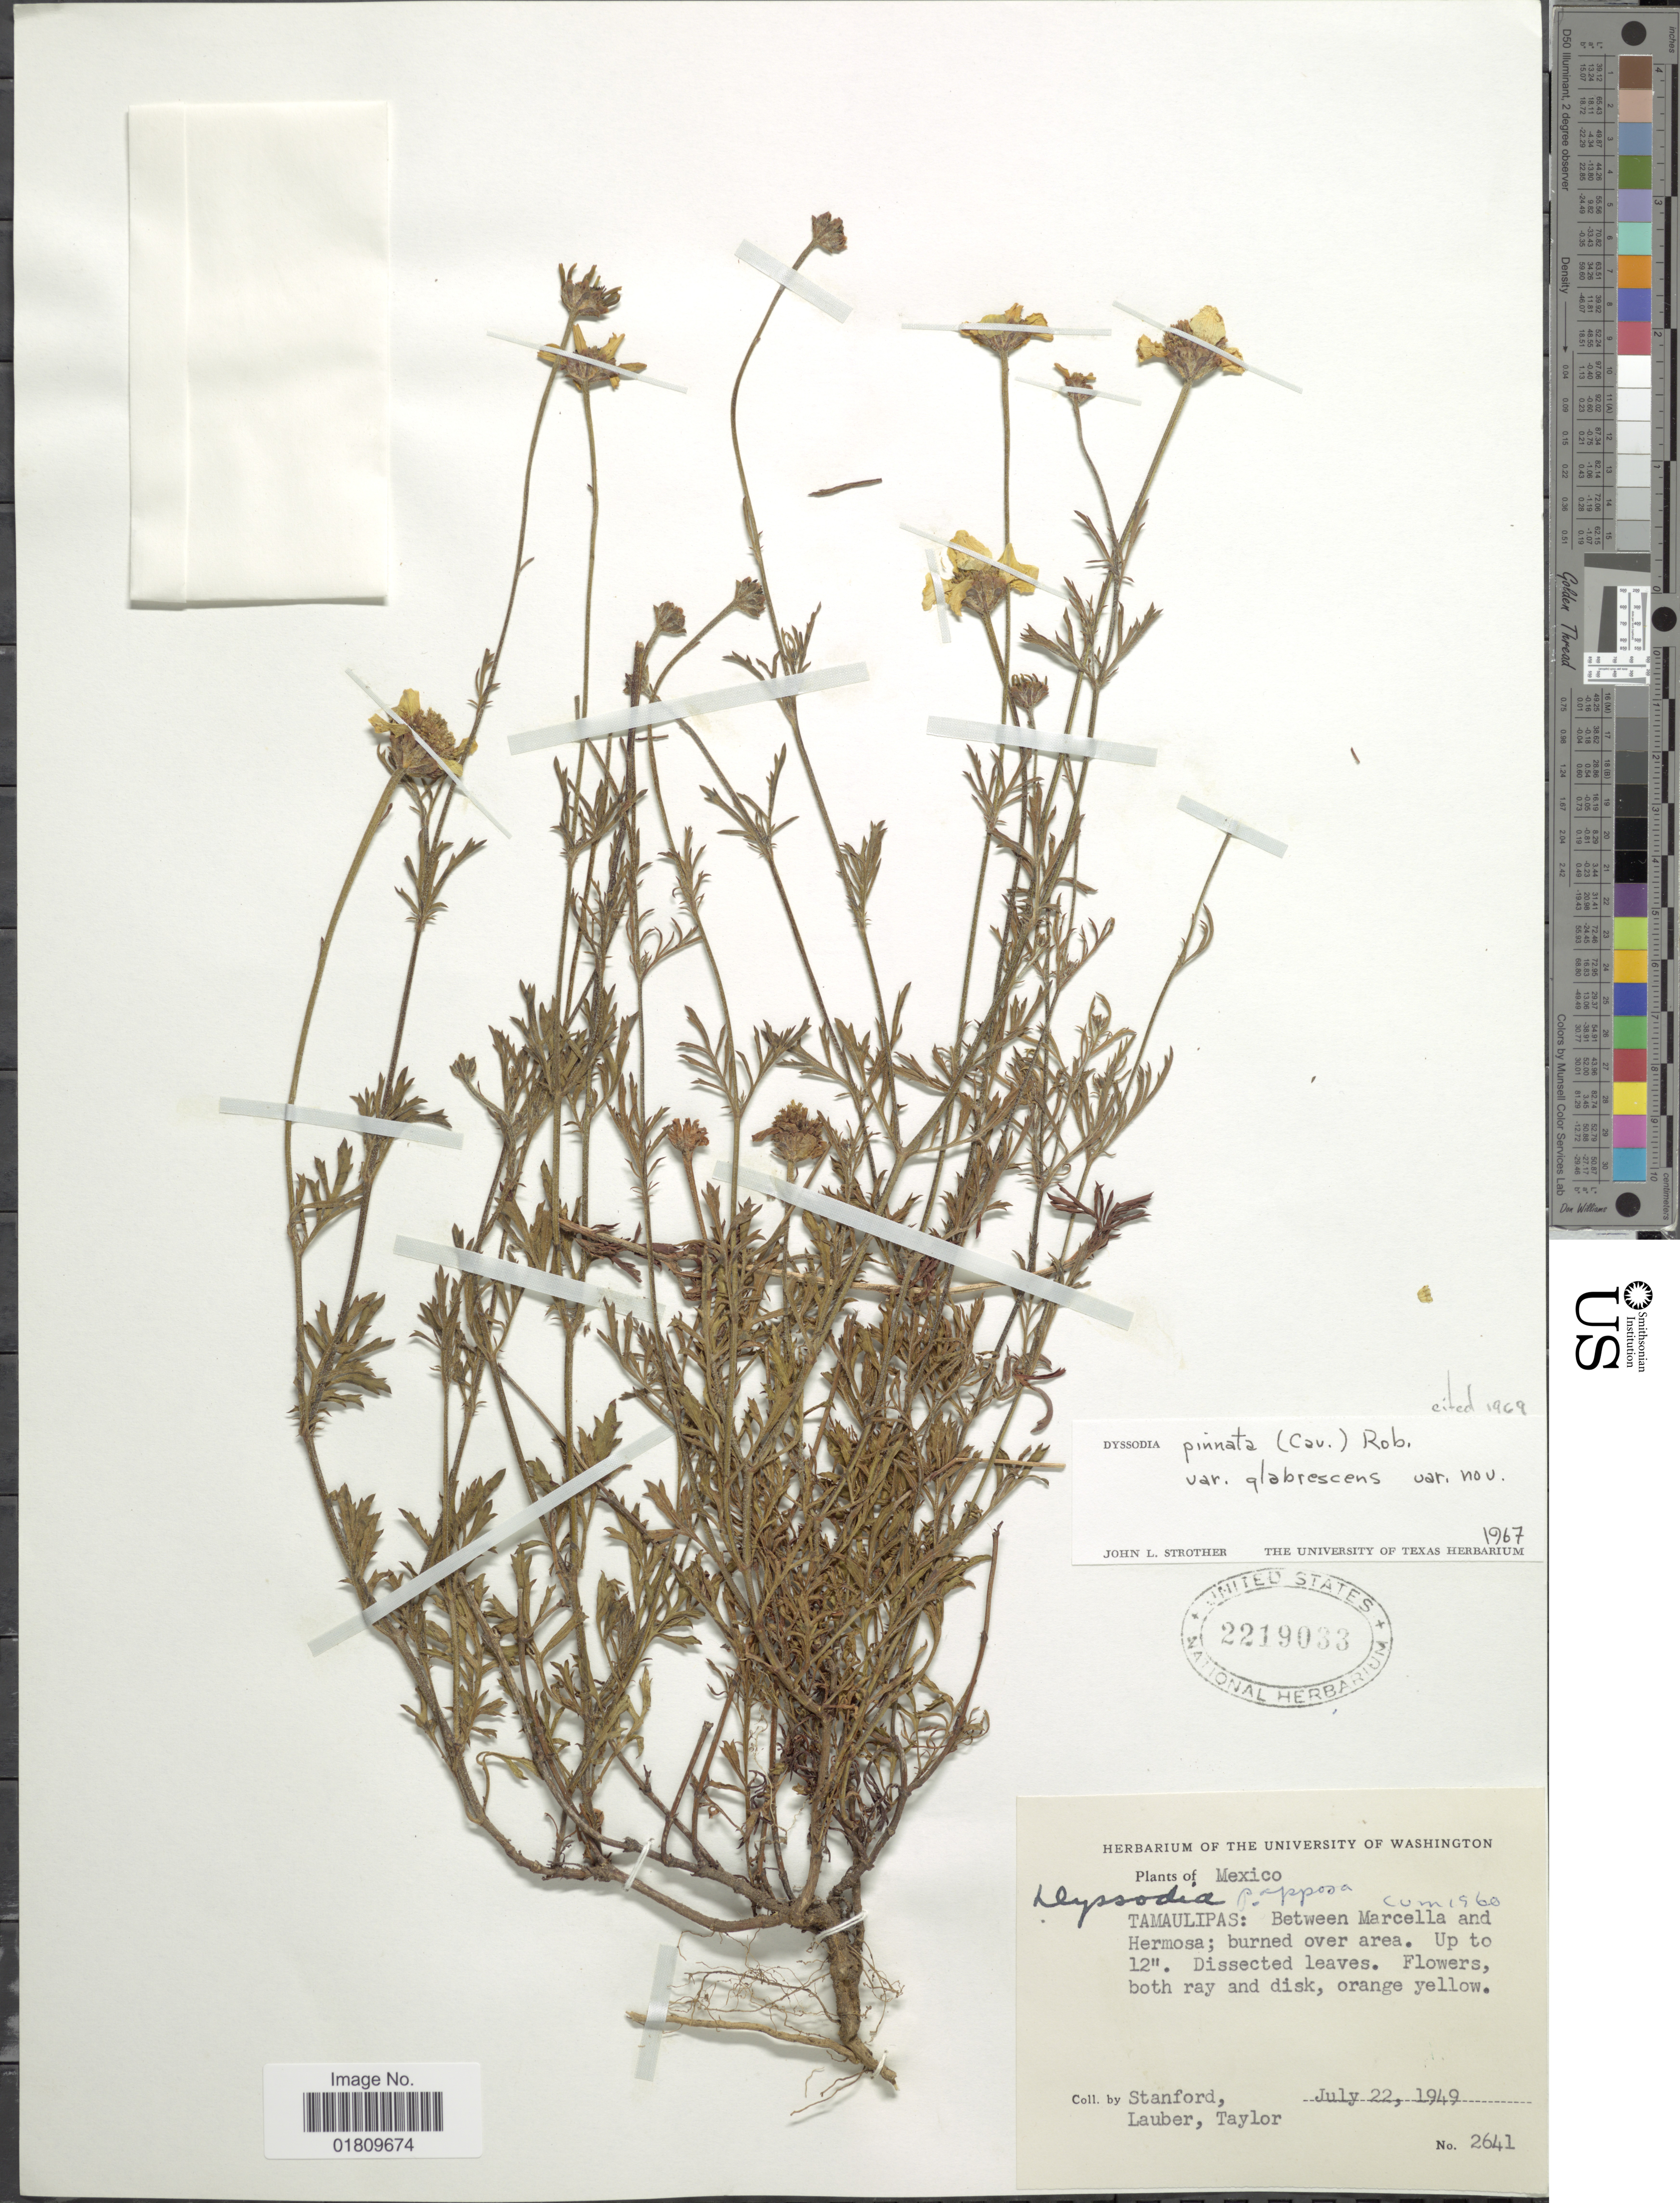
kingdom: Plantae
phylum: Tracheophyta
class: Magnoliopsida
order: Asterales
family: Asteraceae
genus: Dyssodia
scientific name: Dyssodia pinnata var. glabrescens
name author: Strother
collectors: -. Stanford, Lauber, -- & -- Taylor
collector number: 2641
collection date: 1949-07-22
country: Mexico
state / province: Tamaulipas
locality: Between Marcella and Hermosa; burned over area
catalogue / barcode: US 2219033